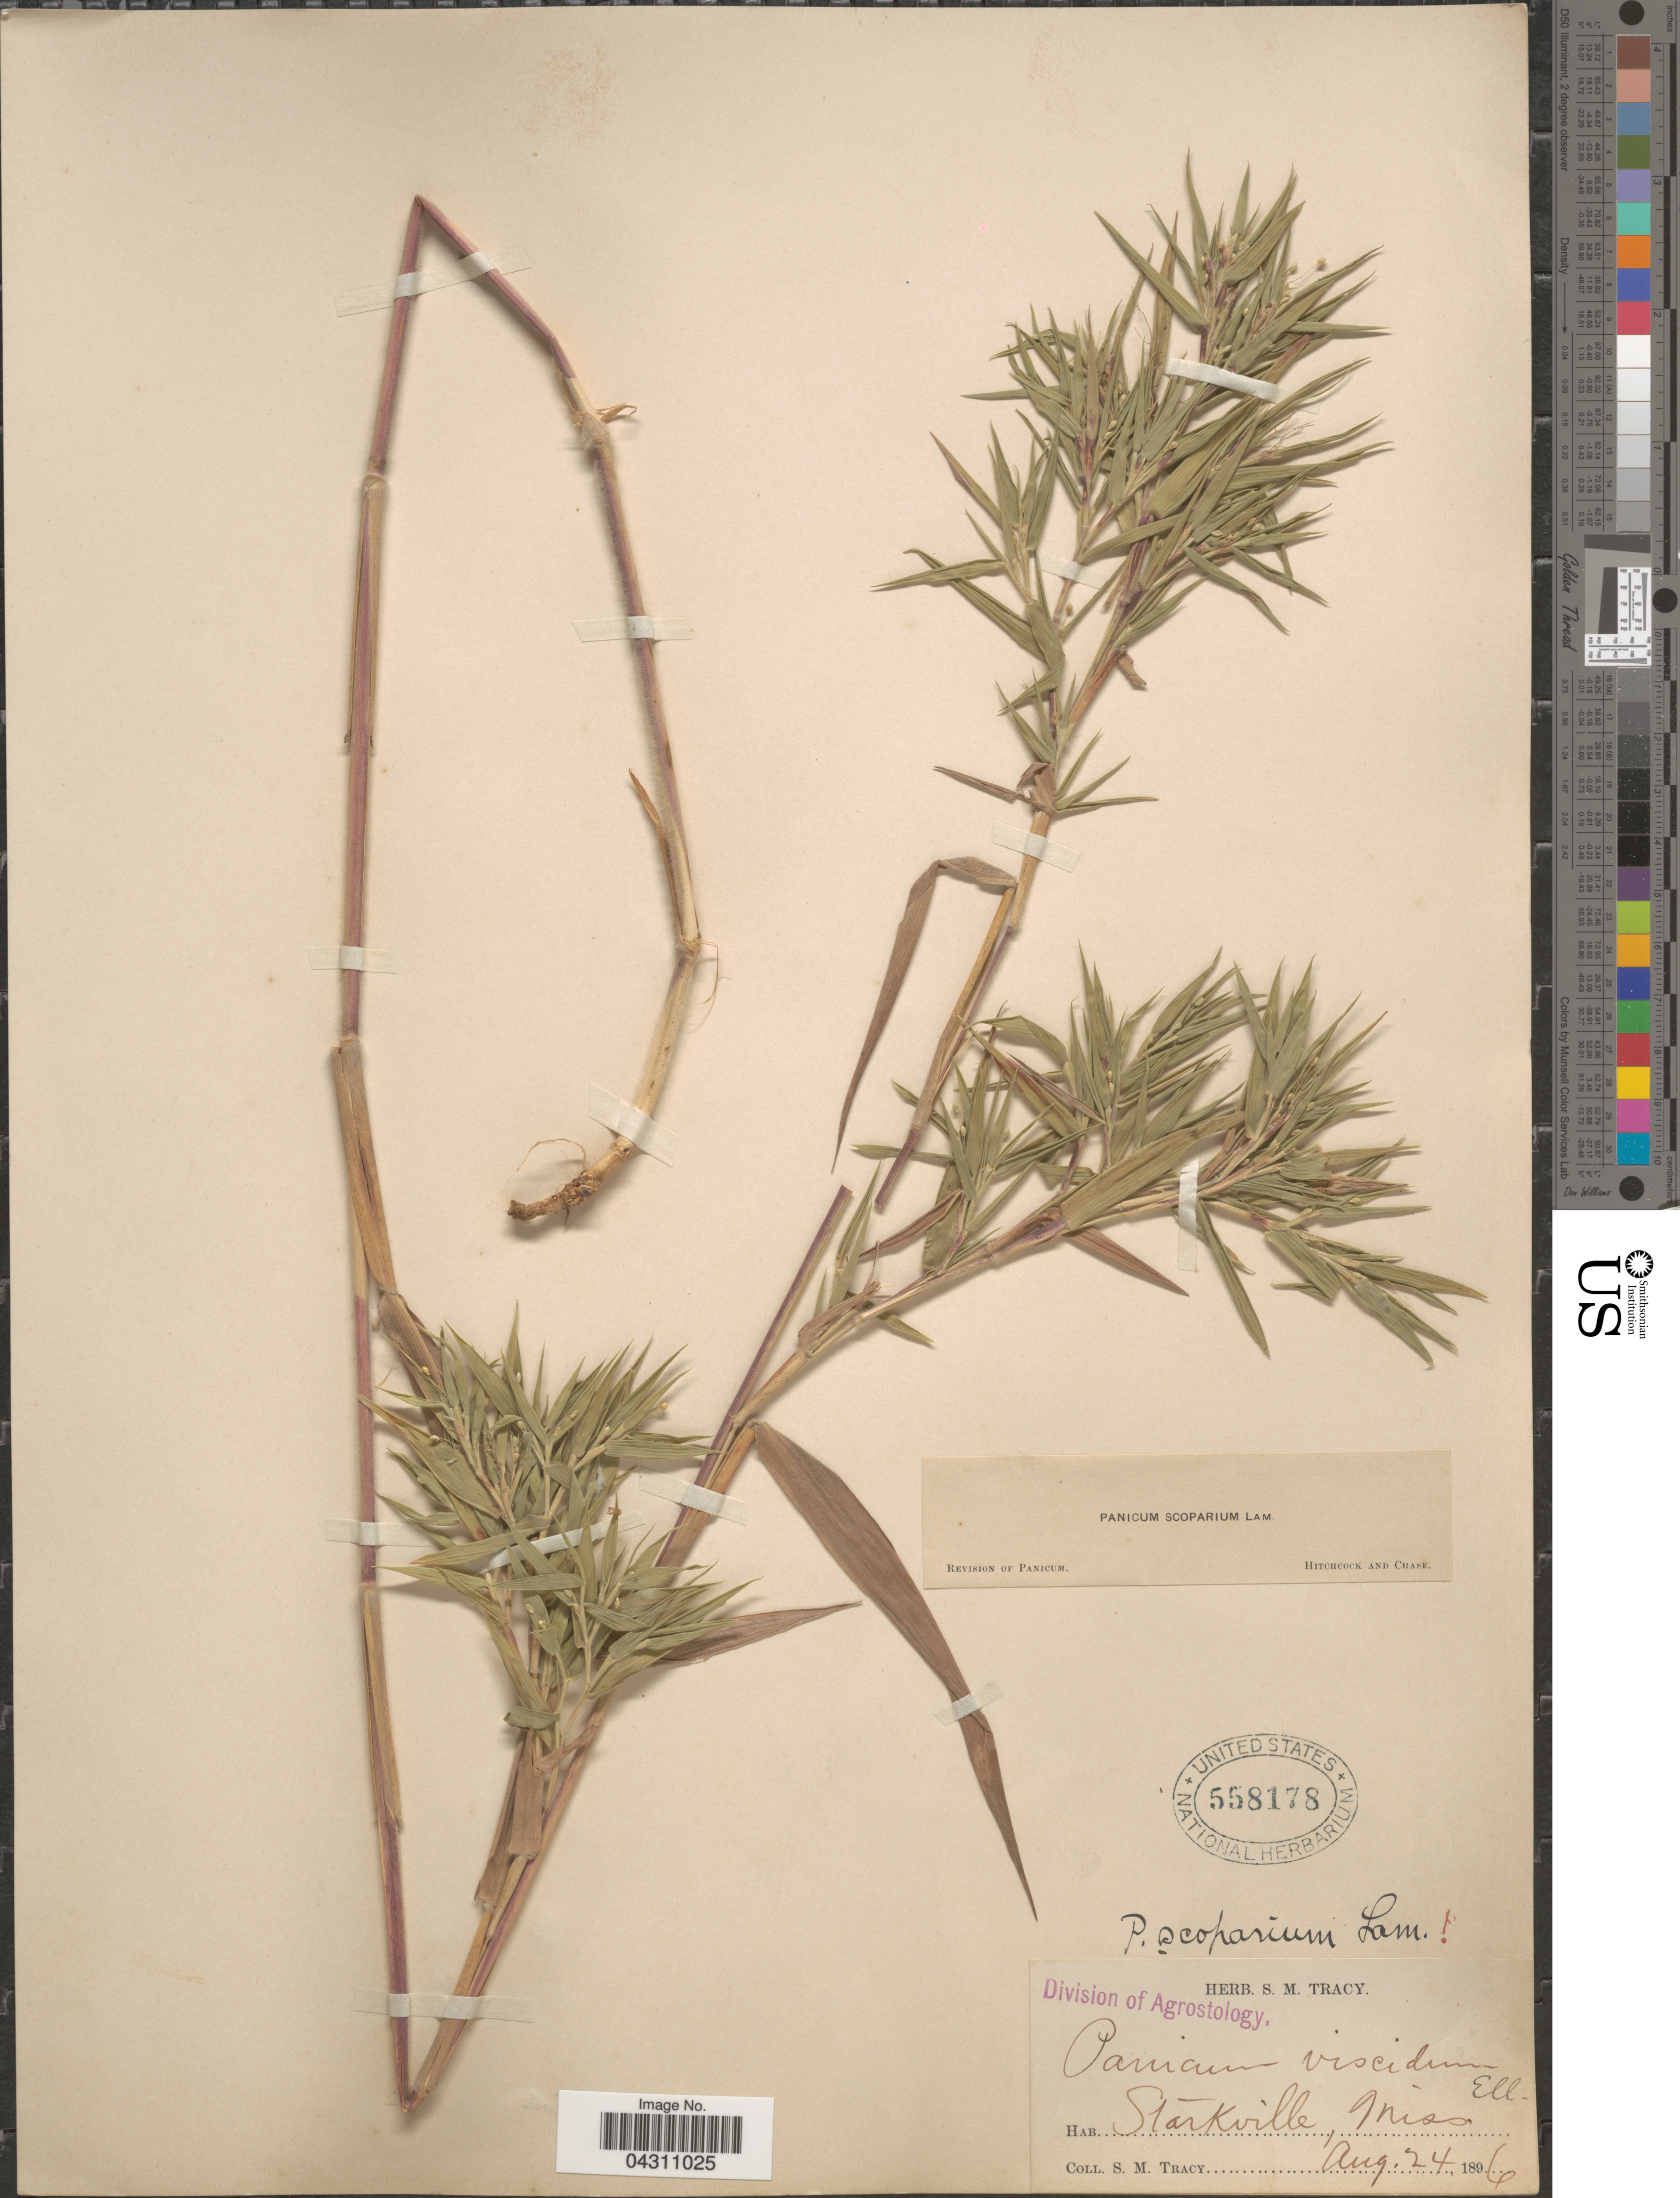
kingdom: Plantae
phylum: Tracheophyta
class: Liliopsida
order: Poales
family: Poaceae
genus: Dichanthelium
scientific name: Dichanthelium scoparium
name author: (Lam.) Gould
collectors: S. M. Tracy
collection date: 1896-08-24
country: United States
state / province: Mississippi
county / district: Oktibbeha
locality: Starkville.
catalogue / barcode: US 558178